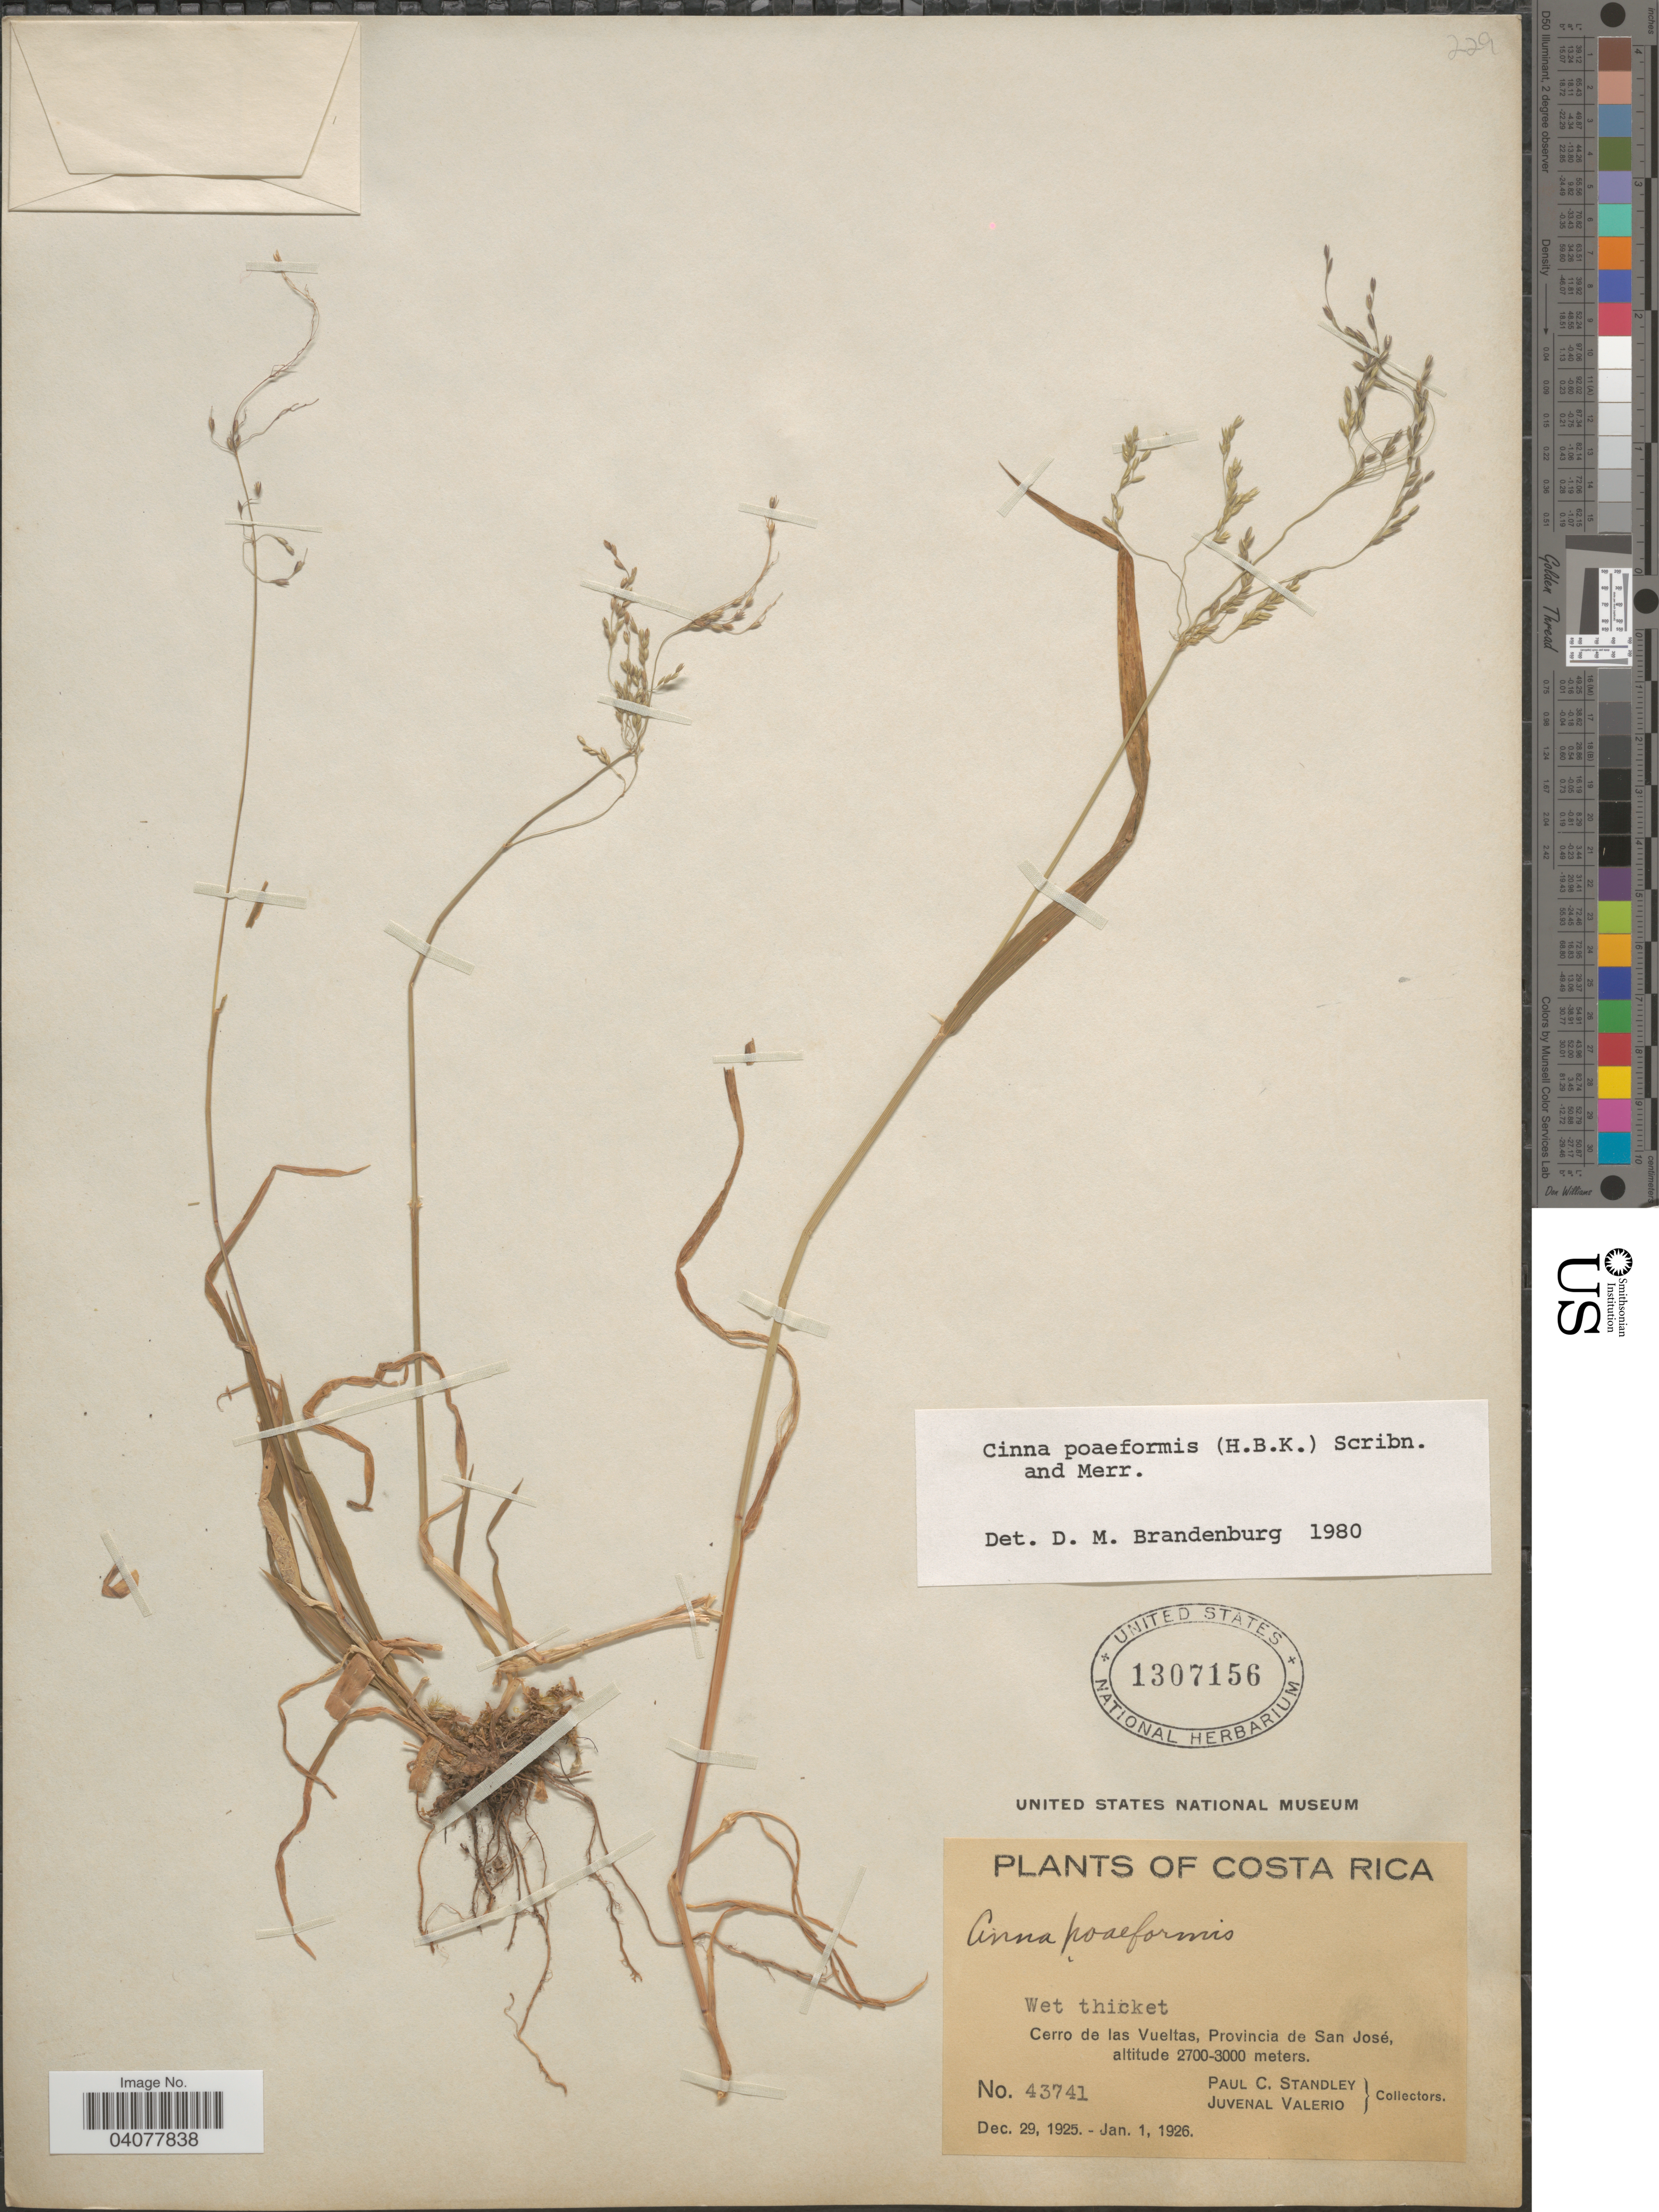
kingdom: Plantae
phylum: Tracheophyta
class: Liliopsida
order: Poales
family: Poaceae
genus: Cinna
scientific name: Cinna poiformis (Kunth) Scribn. & Merr.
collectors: P. C. Standley & J. Valerio R.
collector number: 43741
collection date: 1925-12-29/1926-01-01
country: Costa Rica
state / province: San José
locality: Wet thicket. Cerro de las Vueltas.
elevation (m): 2700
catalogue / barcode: US 1307156